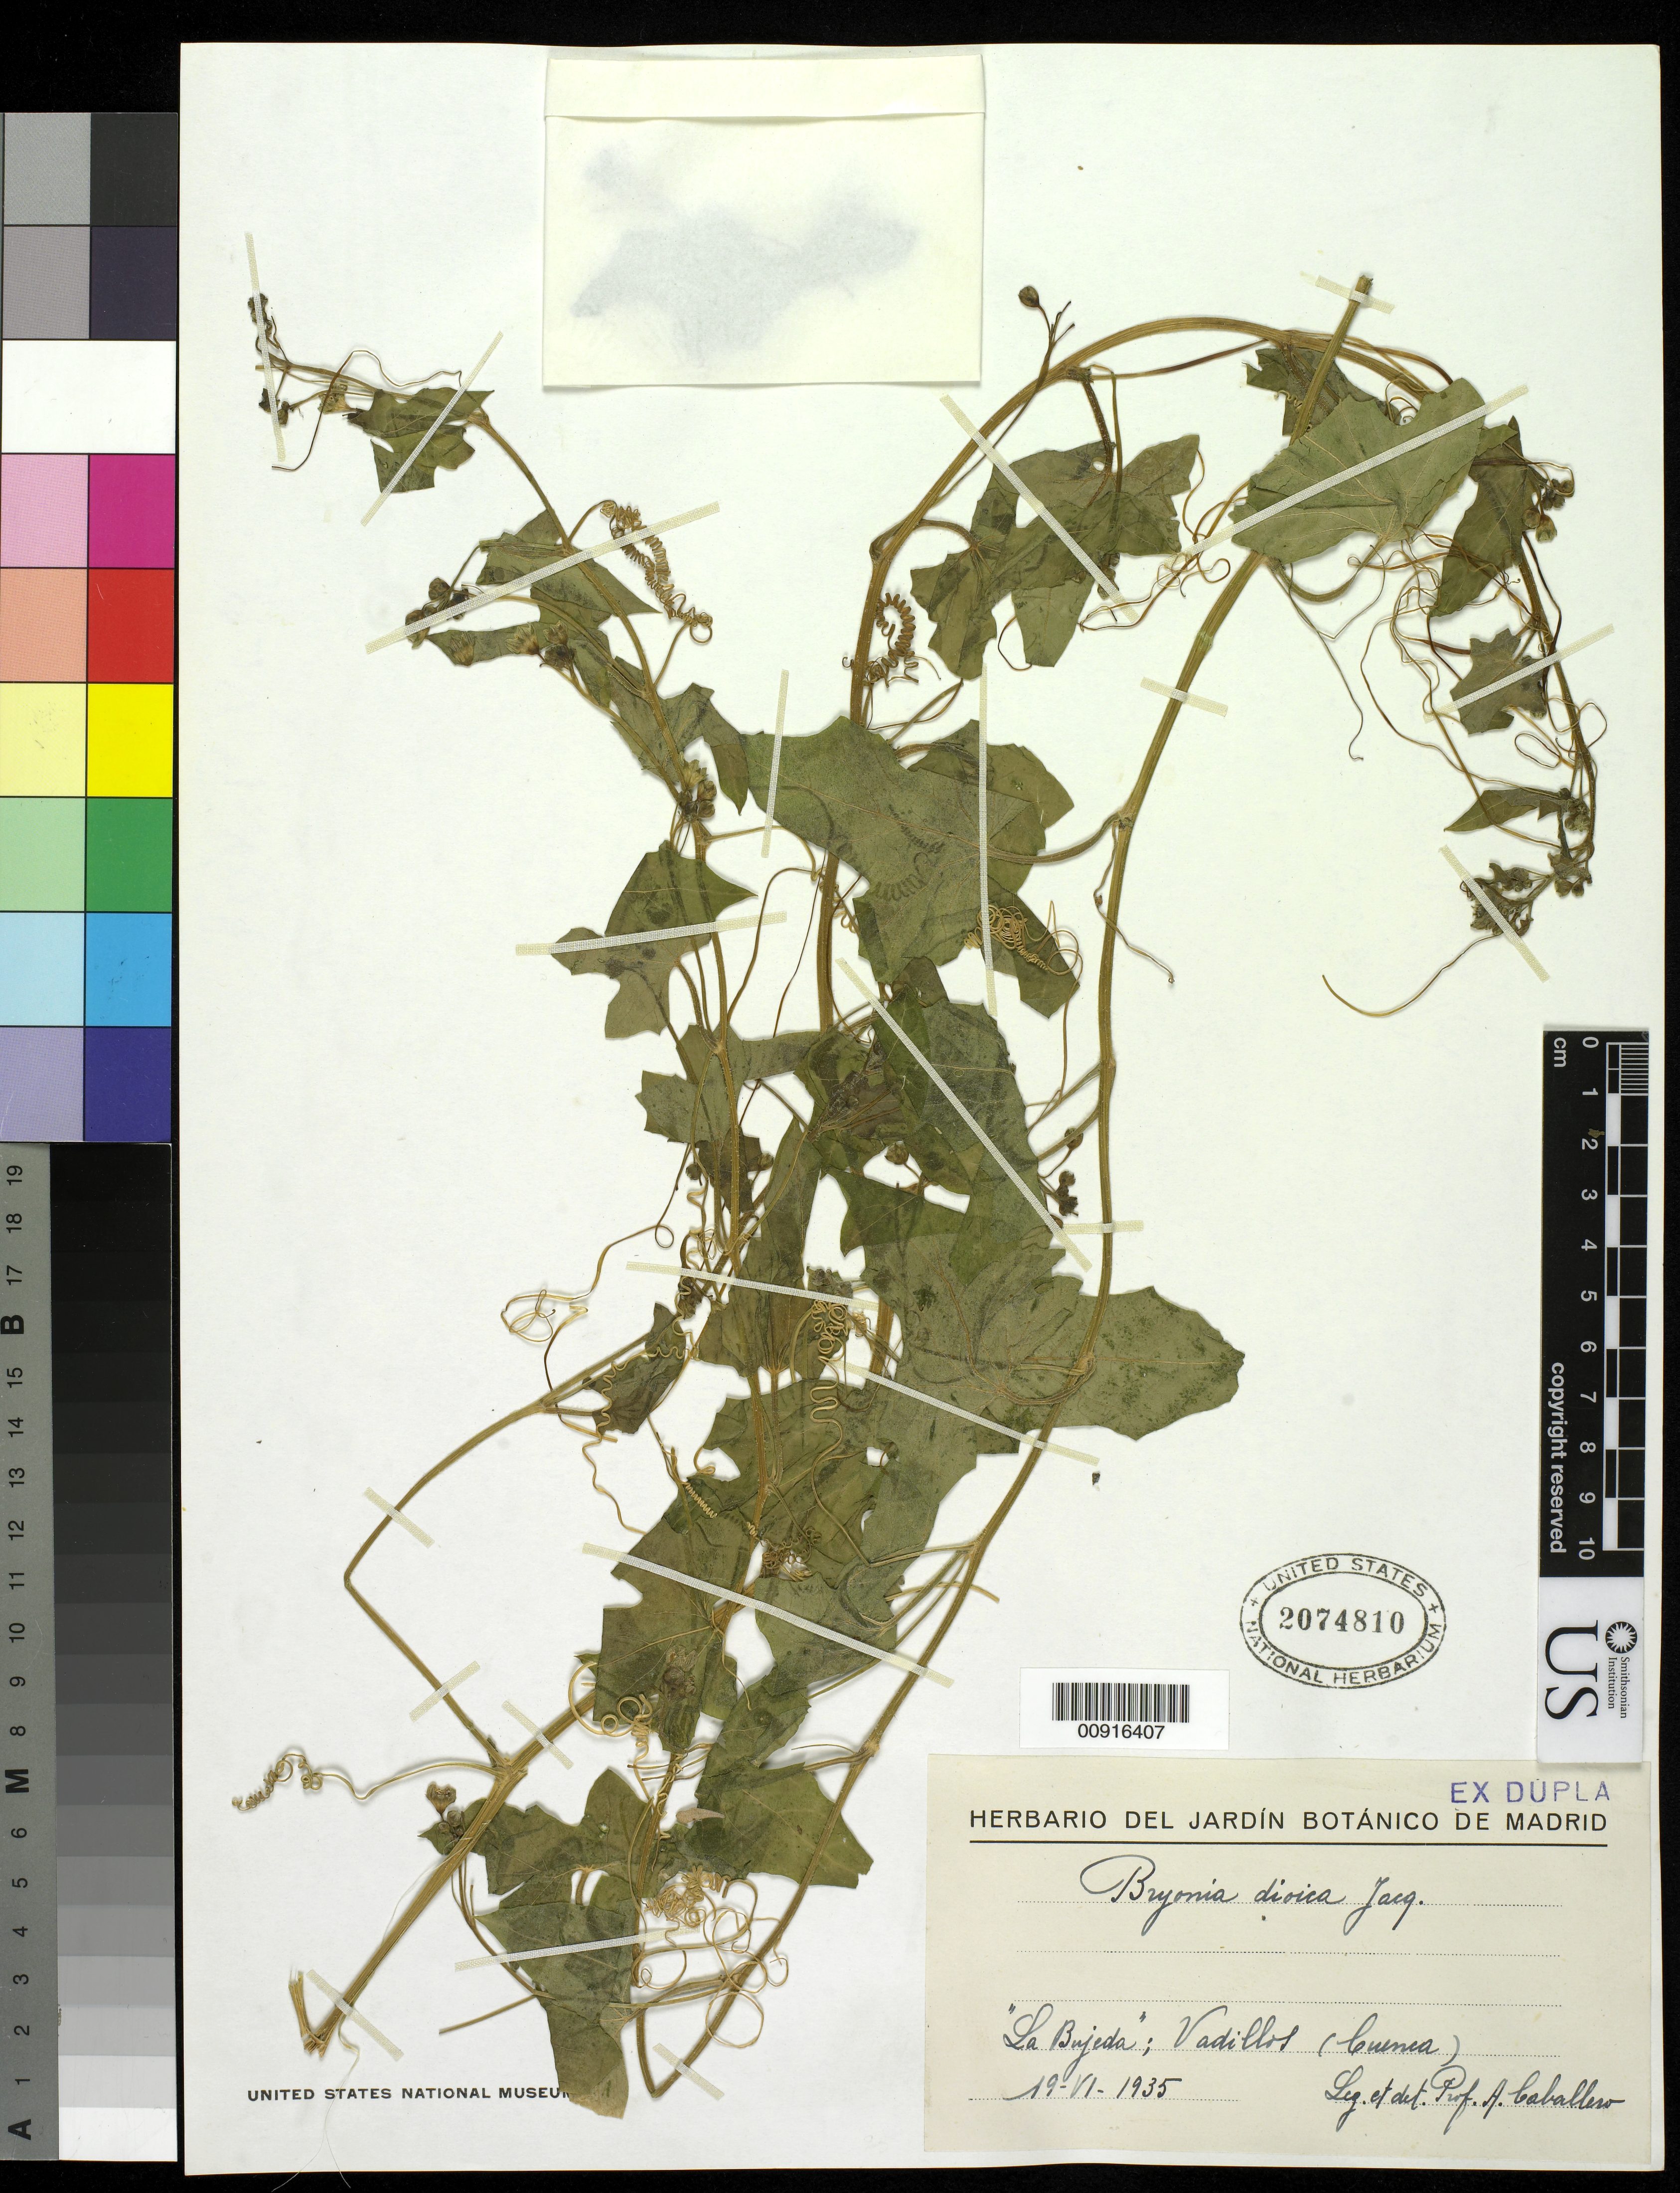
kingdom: Plantae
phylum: Tracheophyta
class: Magnoliopsida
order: Cucurbitales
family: Cucurbitaceae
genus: Bryonia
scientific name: Bryonia dioica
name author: Jacq.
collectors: A. Caballero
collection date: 1935-06-19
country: Spain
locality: "La Bujeda"; Vadillos (Cuenca)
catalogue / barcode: US 2074810